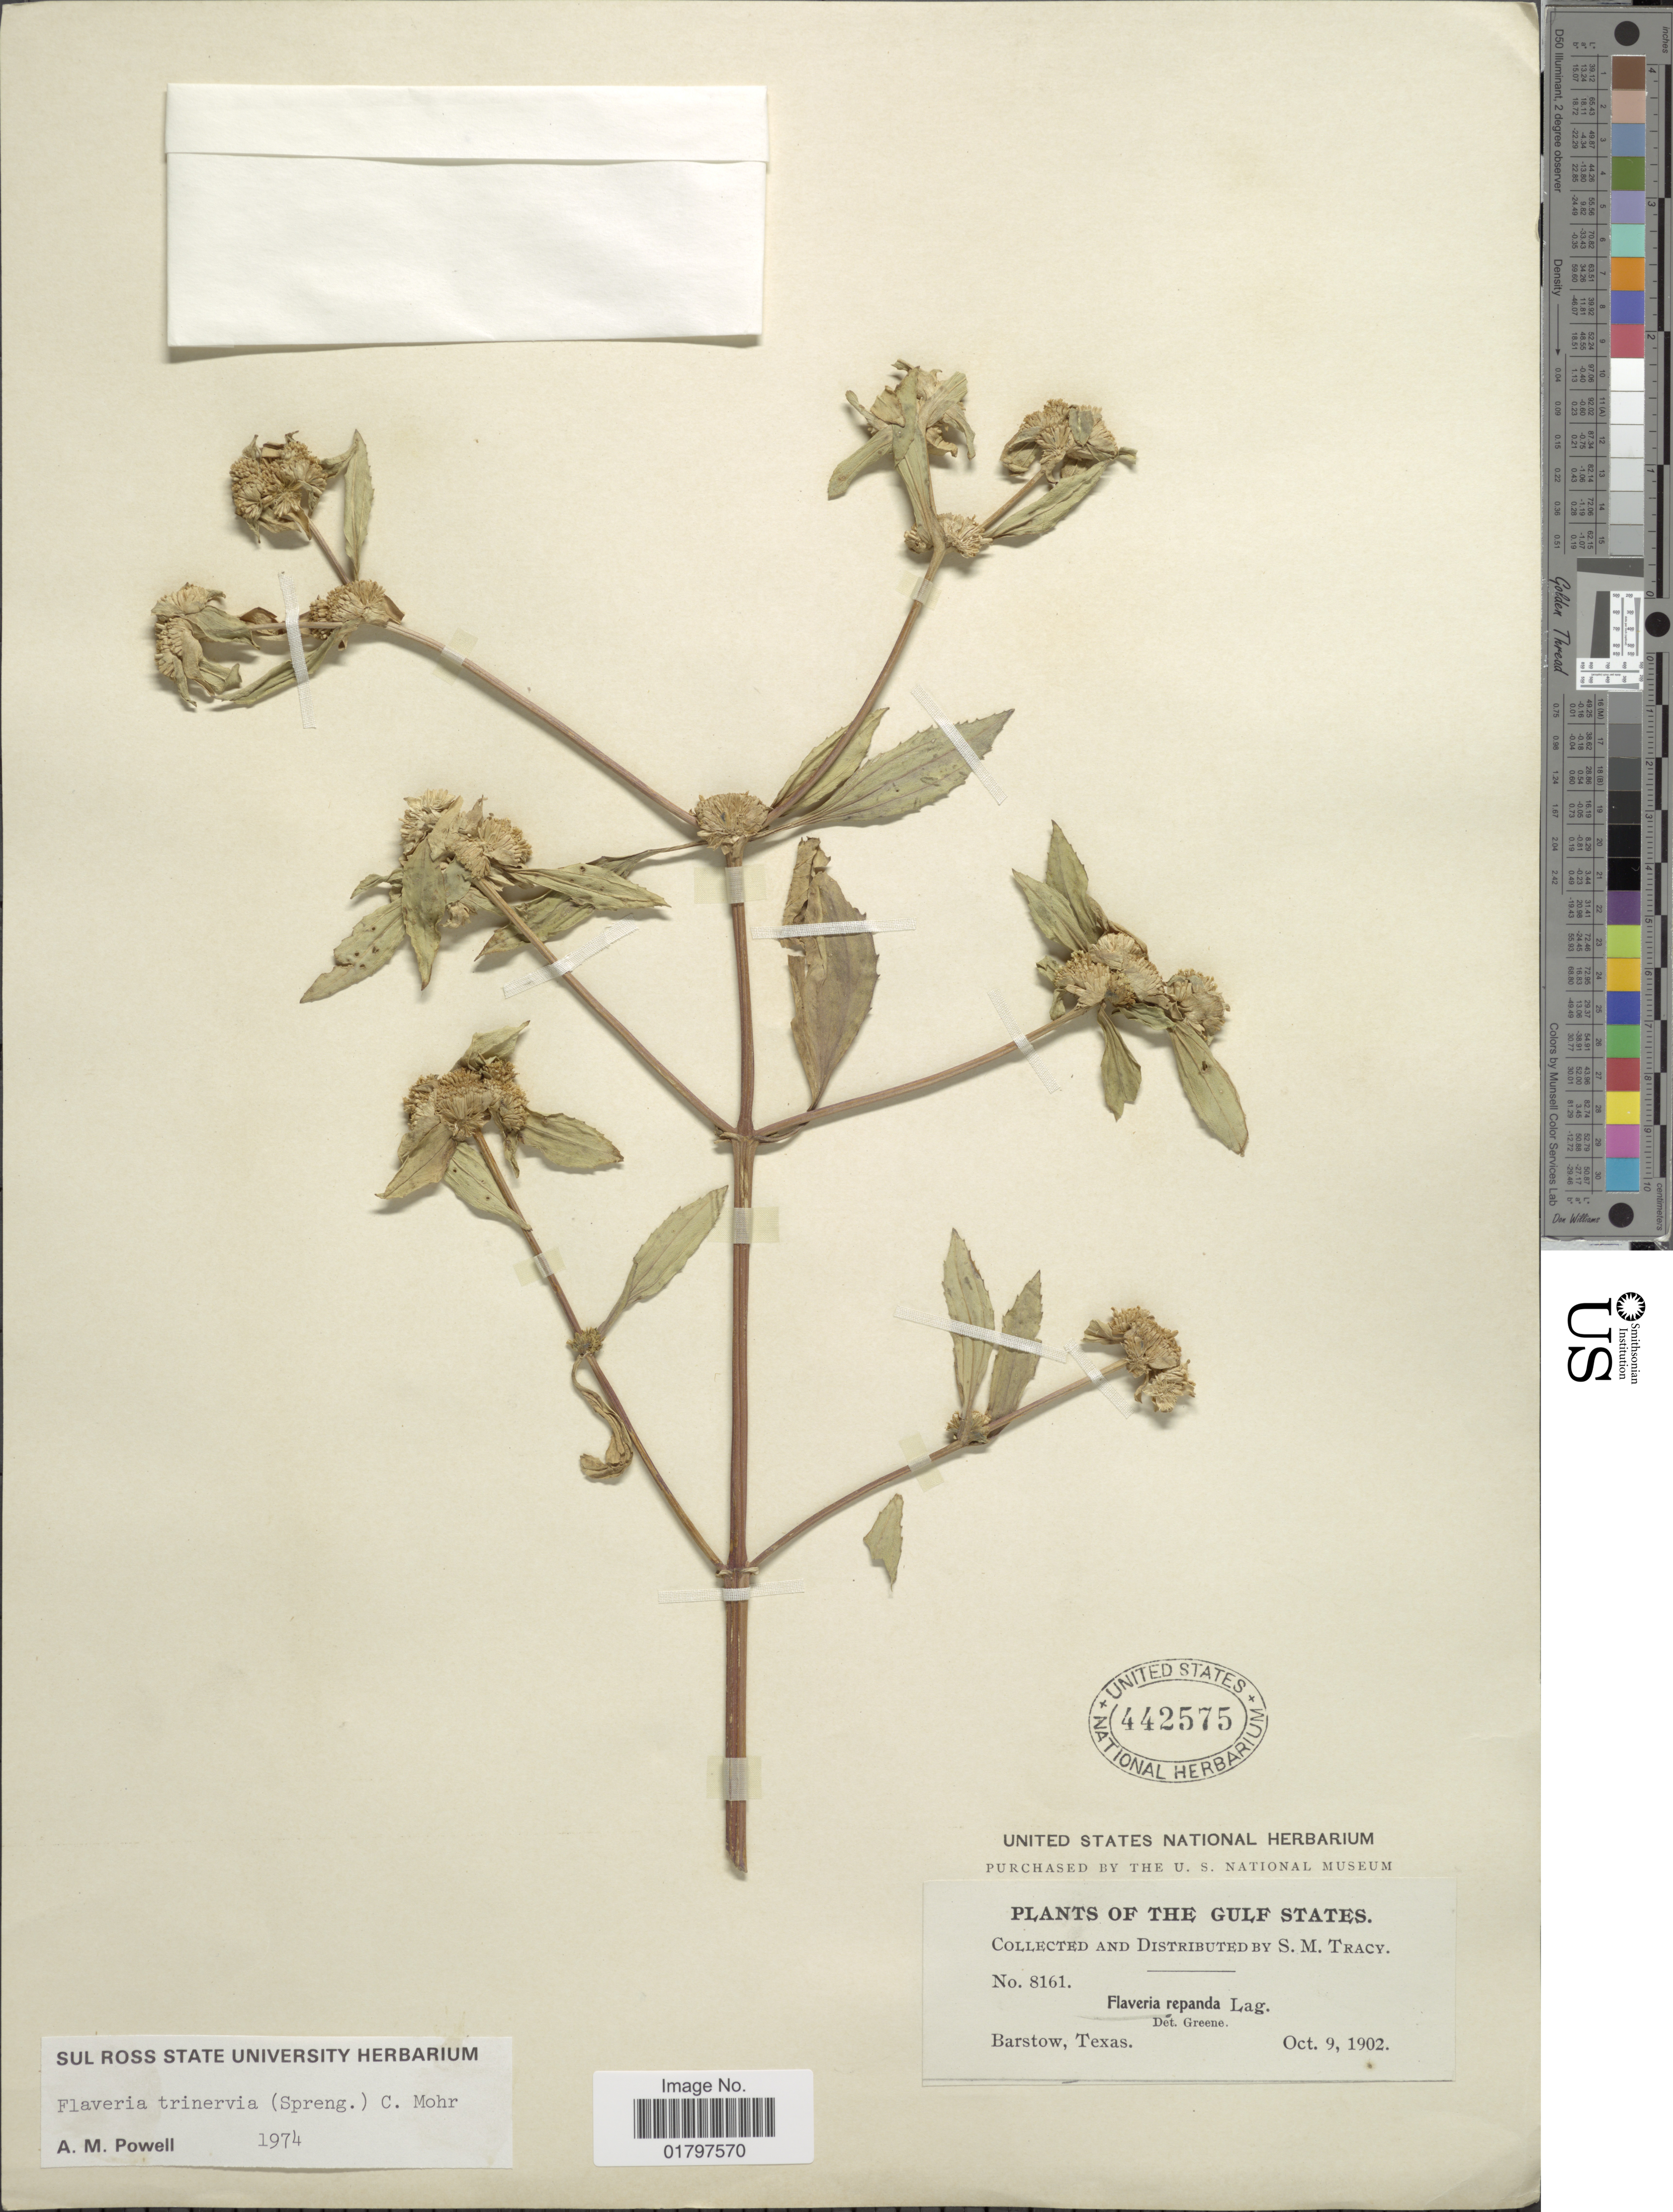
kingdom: Plantae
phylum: Tracheophyta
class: Magnoliopsida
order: Asterales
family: Asteraceae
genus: Flaveria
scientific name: Flaveria trinervia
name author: (Spreng.) C. Mohr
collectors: S. M. Tracy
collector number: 8161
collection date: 1902-10-09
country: United States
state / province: Texas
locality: Gulf States. Barstow, Texas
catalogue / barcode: US 442575